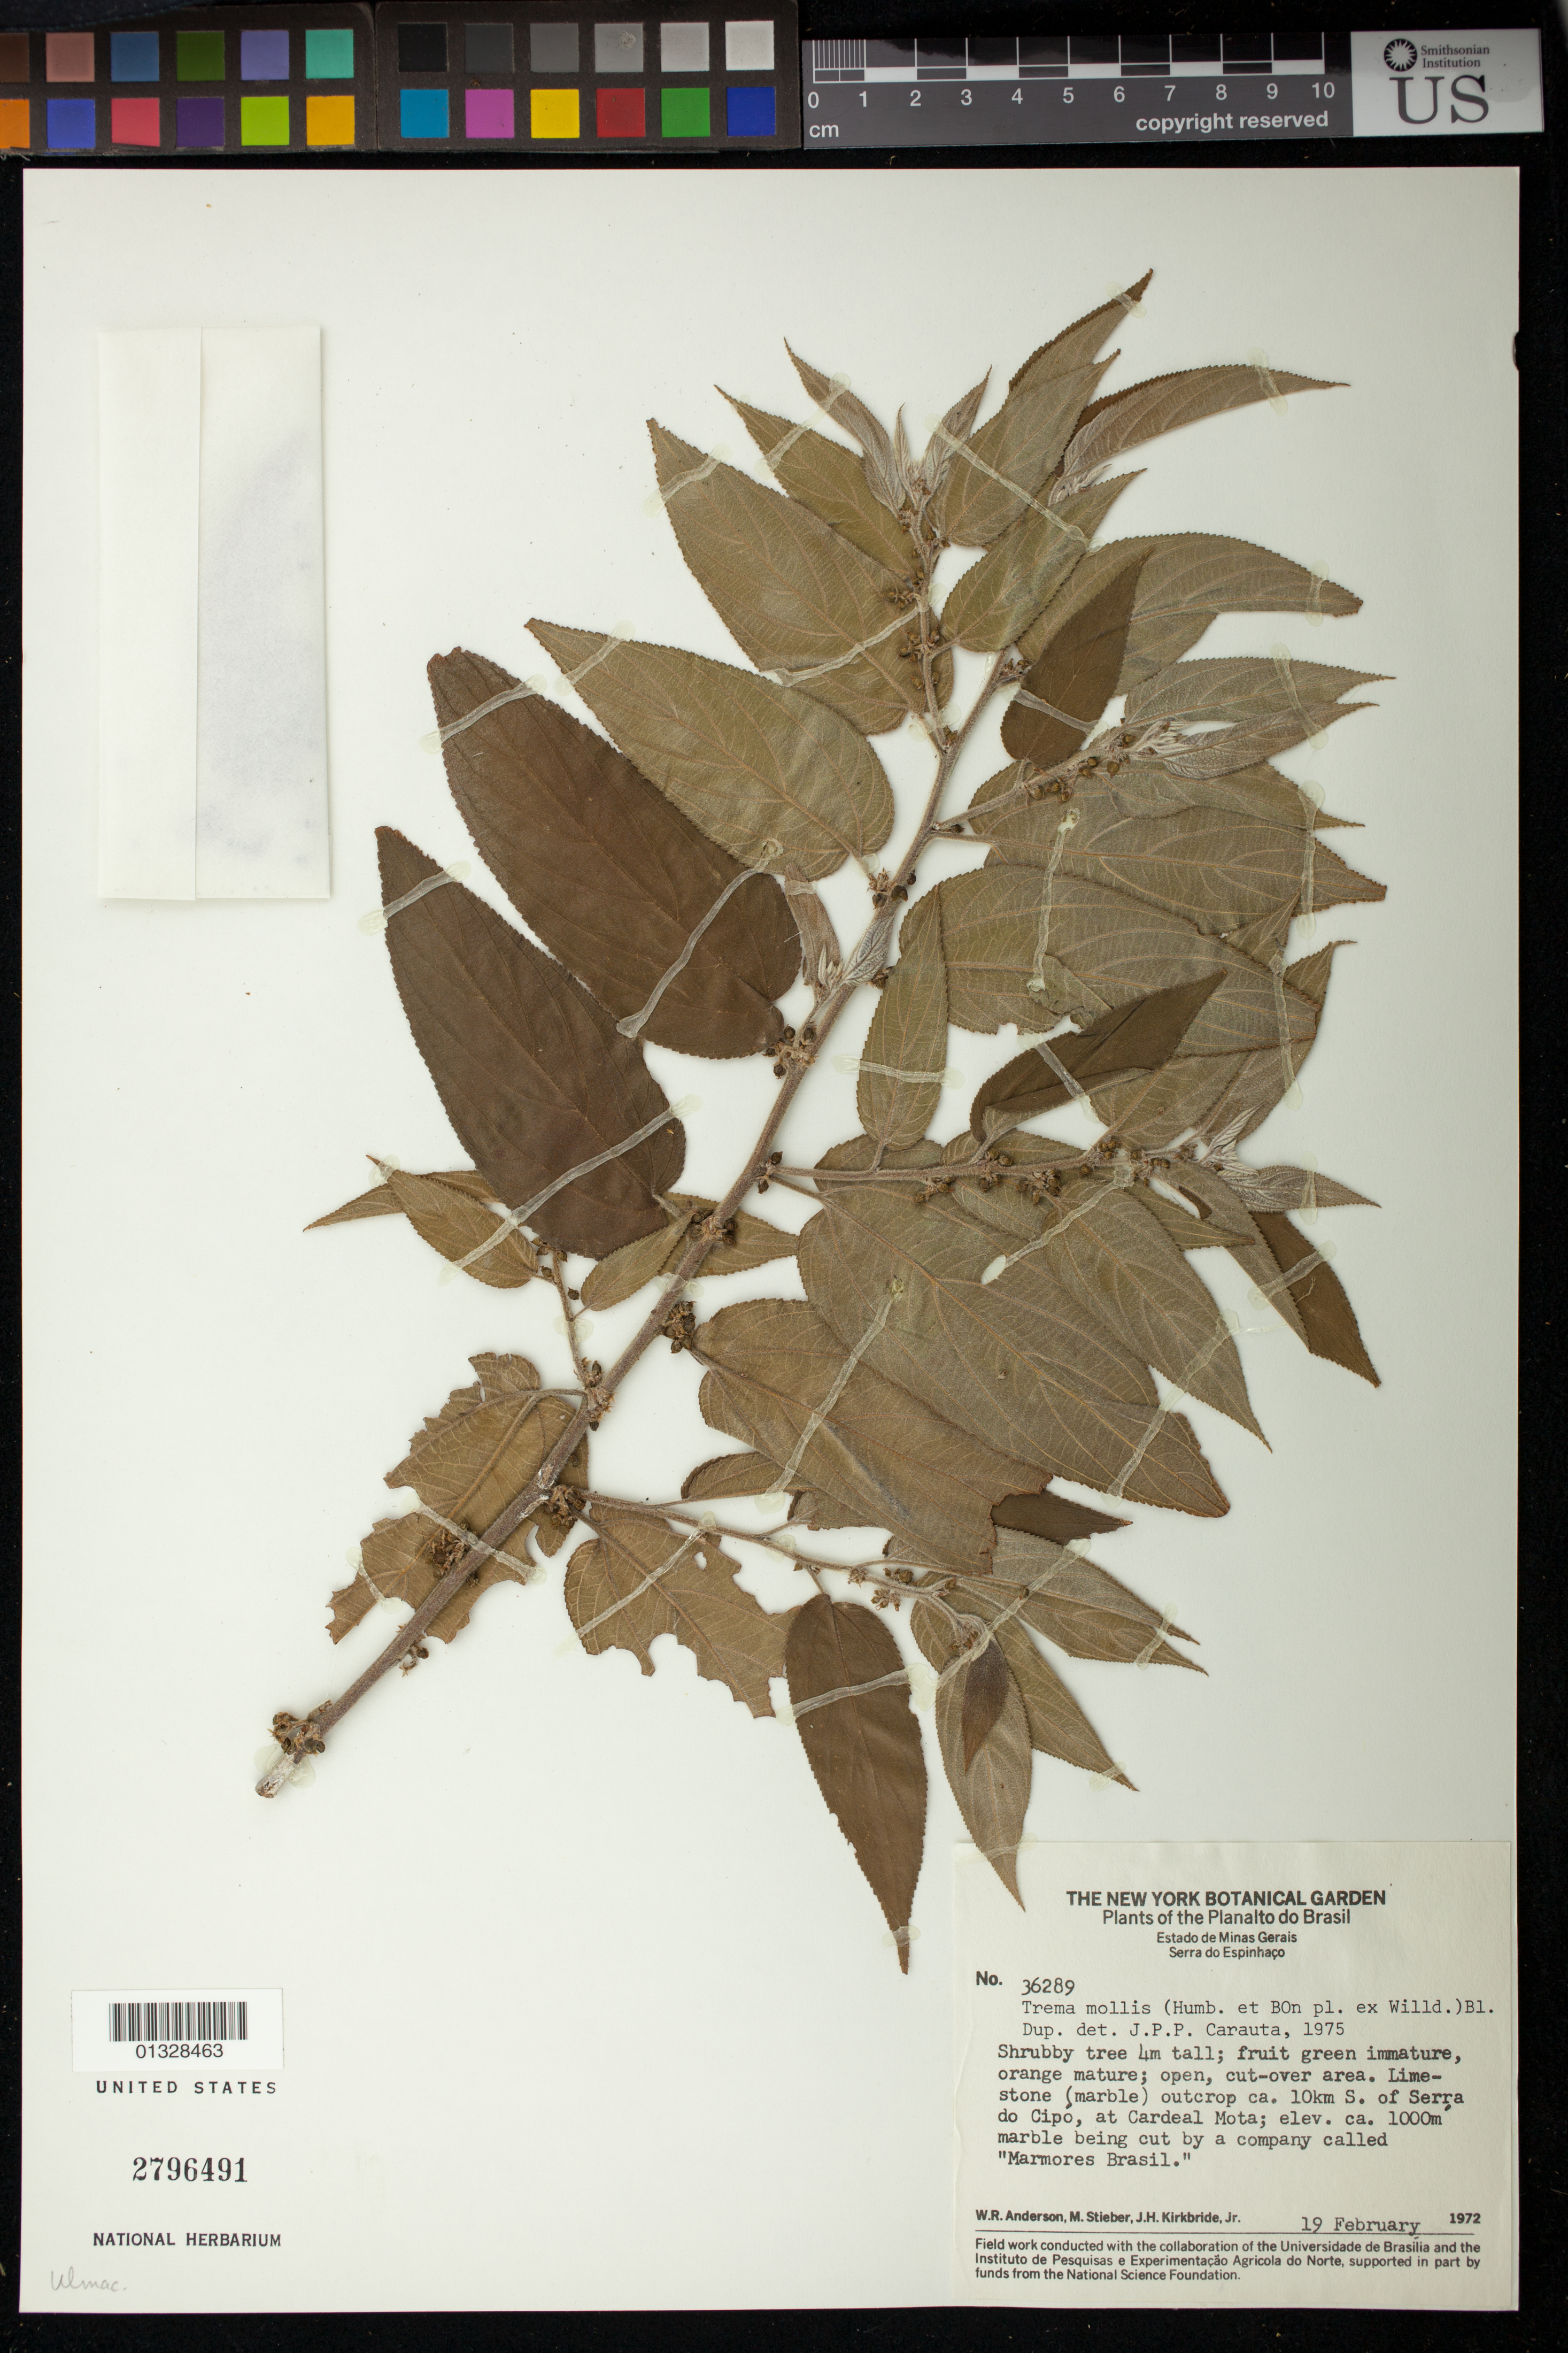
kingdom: Plantae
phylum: Tracheophyta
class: Magnoliopsida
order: Rosales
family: Cannabaceae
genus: Trema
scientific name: Trema molle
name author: (Humb. & Bonpl. ex Willd.) Blume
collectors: W. R. Anderson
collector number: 36289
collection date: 1972-02-18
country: Brazil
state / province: Minas Gerais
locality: ca. 10 km S of Serra do Cipó, at Cardeal Mota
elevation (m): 1000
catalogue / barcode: US 2796491